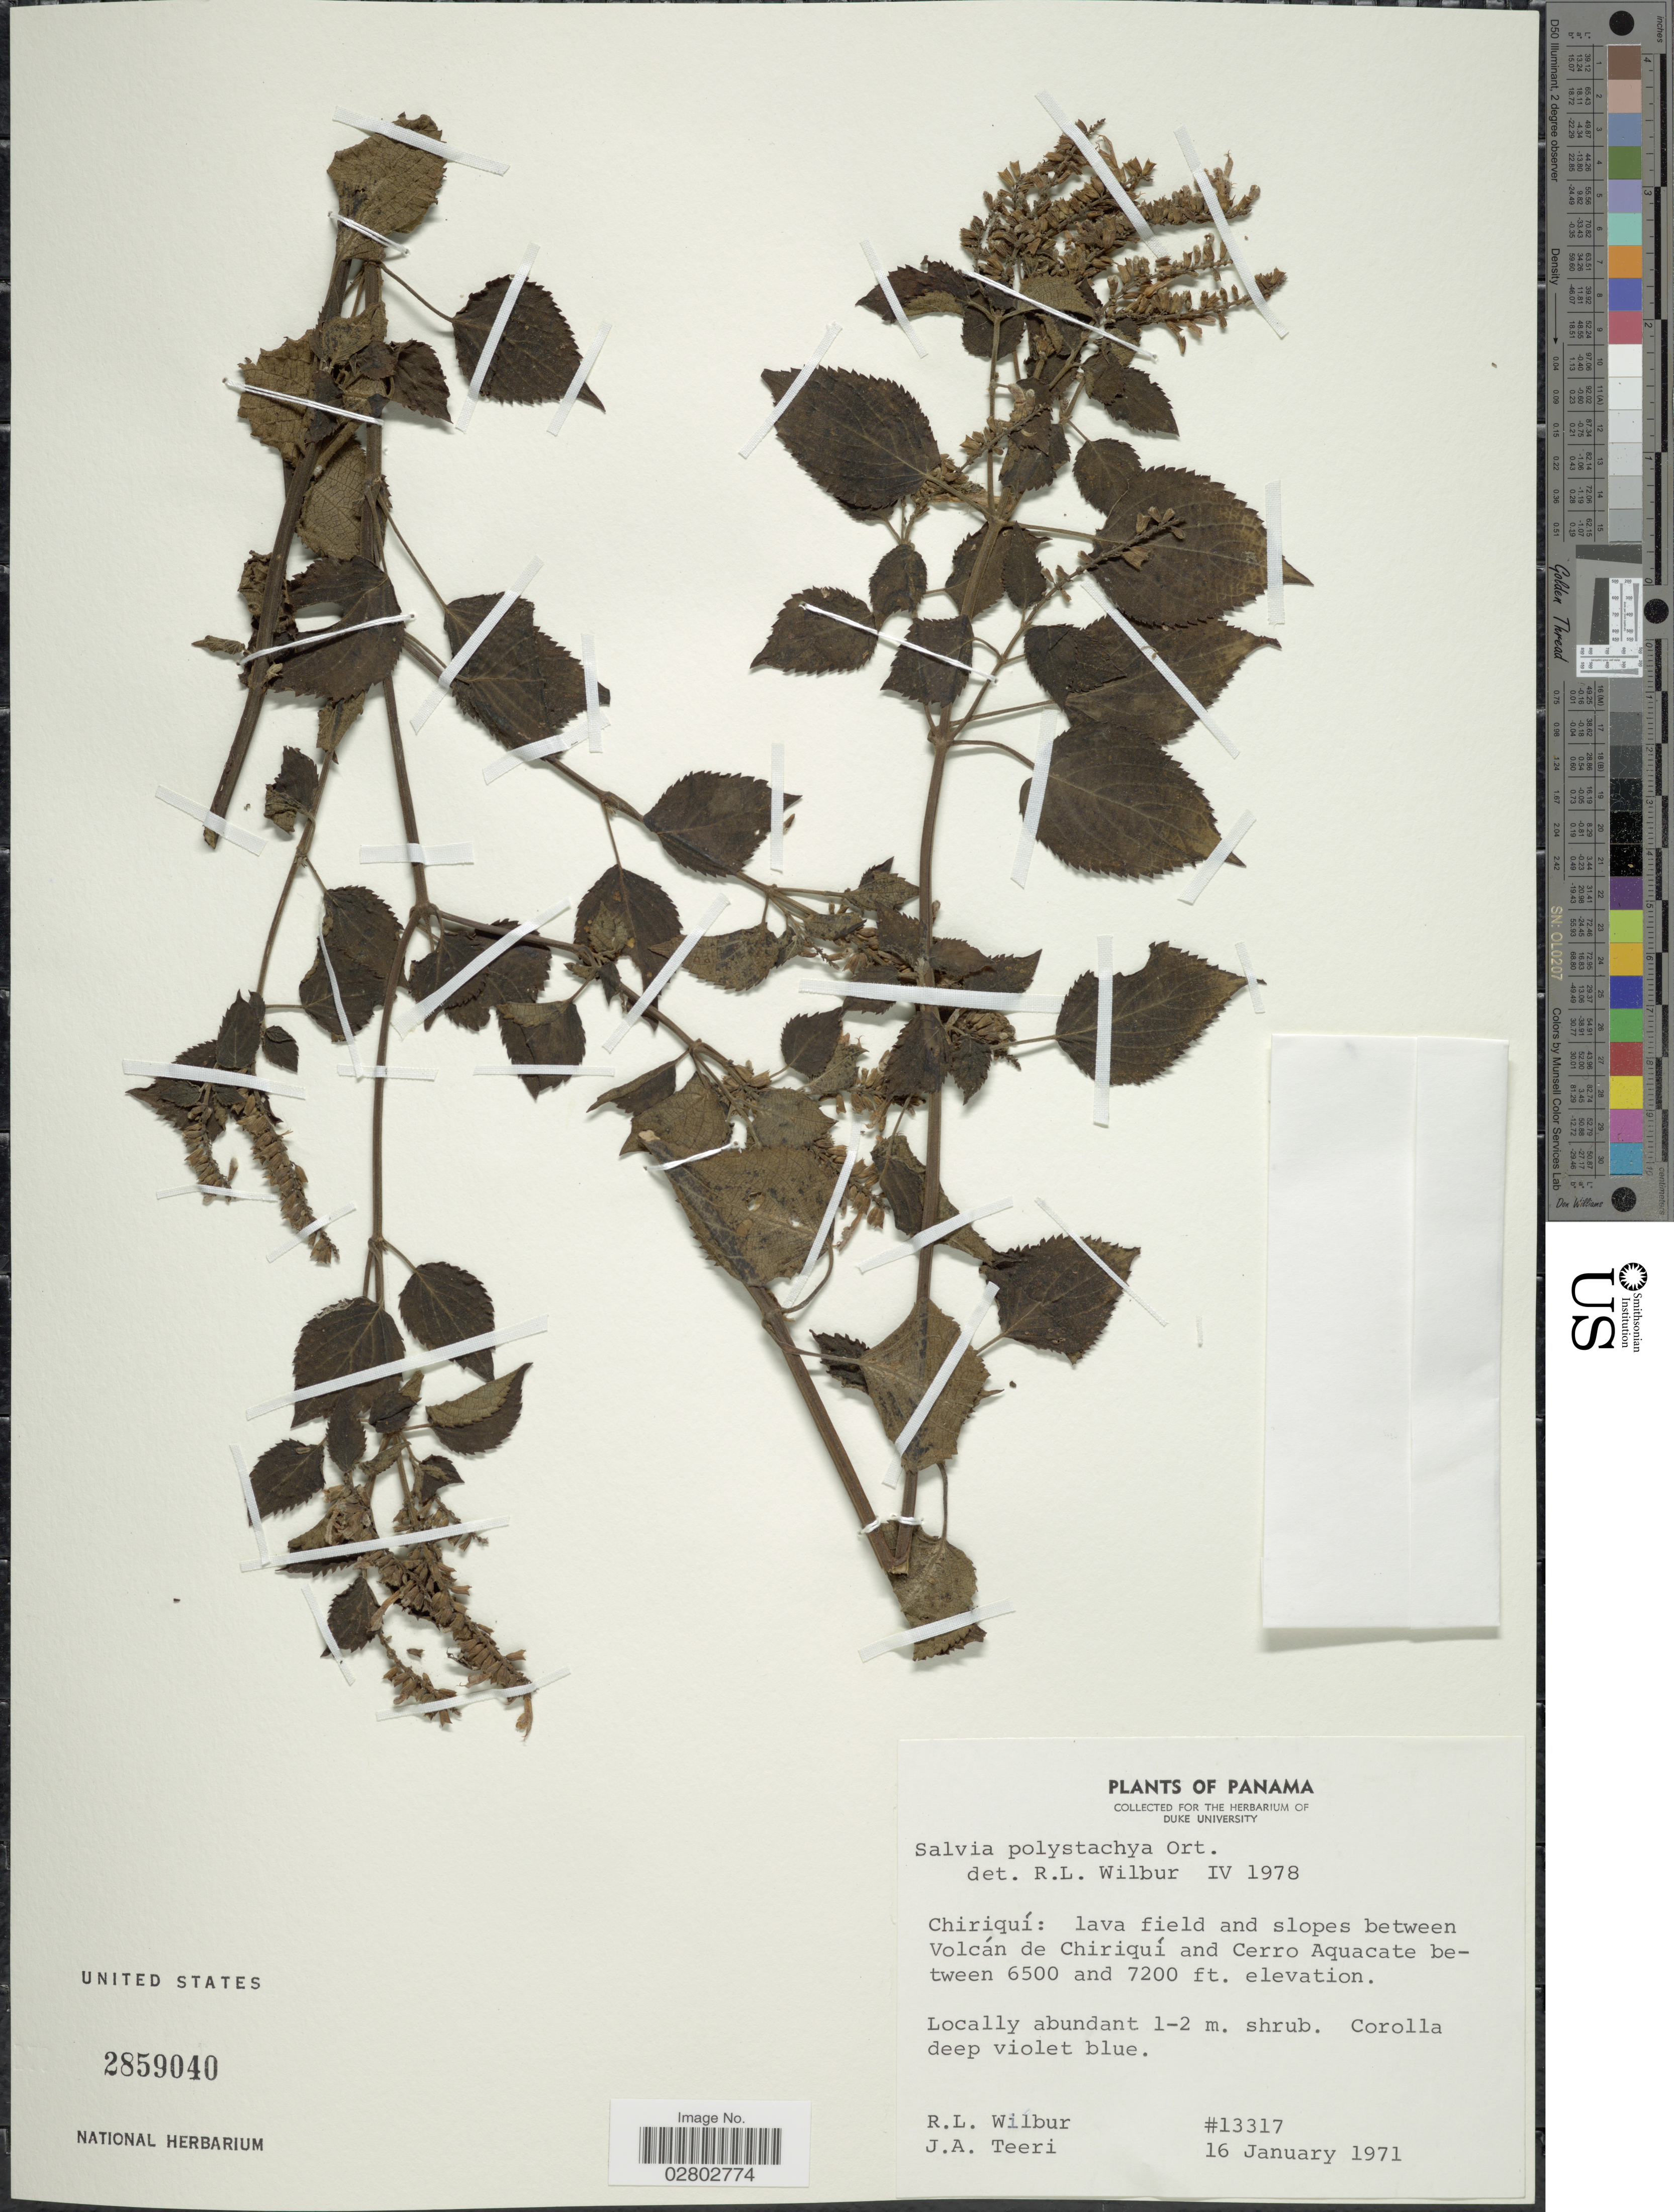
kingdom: Plantae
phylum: Tracheophyta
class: Magnoliopsida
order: Lamiales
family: Lamiaceae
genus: Salvia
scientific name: Salvia polystachya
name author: Cav.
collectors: R. L. Wilbur & J. Teeri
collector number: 13317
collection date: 1971-01-16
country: Panama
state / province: Chiriqui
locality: Chiriquí: lava field and slopes between Volcán de Chiriquí and Cerro Aquacate.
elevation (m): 1981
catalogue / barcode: US 2859040